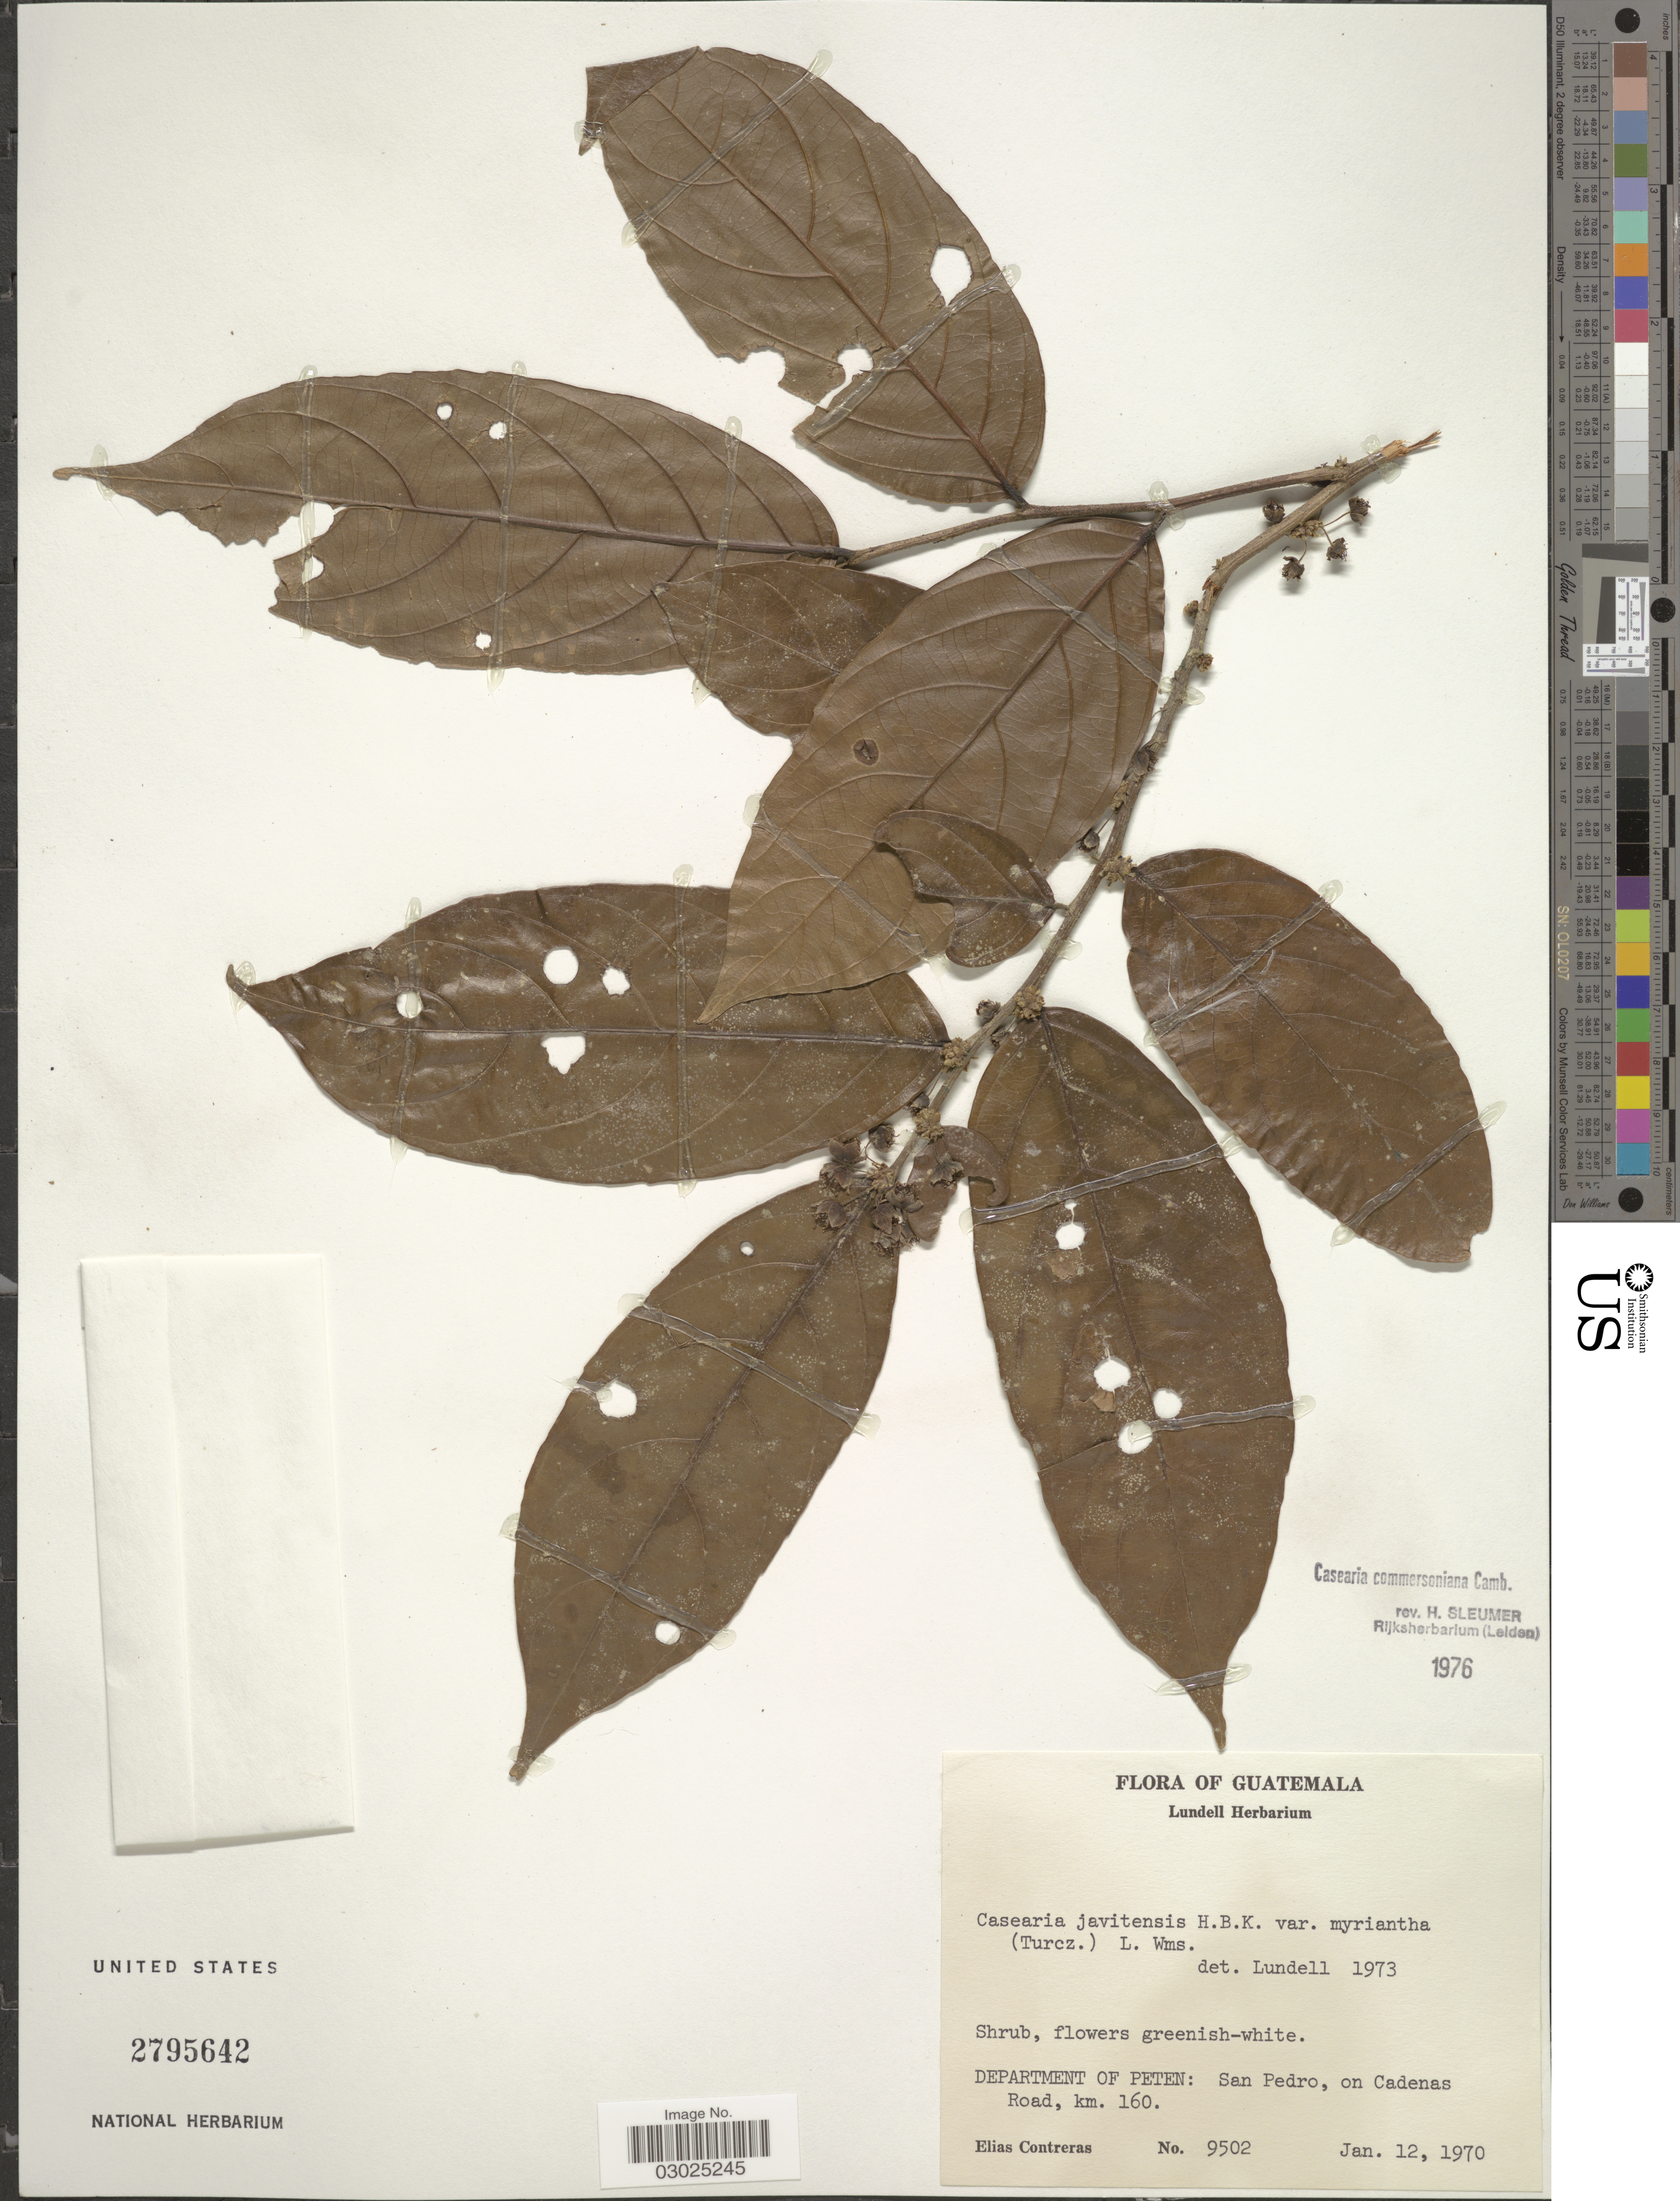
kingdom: Plantae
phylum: Tracheophyta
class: Magnoliopsida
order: Malpighiales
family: Salicaceae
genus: Piparea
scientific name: Piparea dentata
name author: Aubl.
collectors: E. Contreras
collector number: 9502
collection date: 1970-01-12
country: Guatemala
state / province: El Petén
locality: Department of Peten: San Pedro, on Cadenas Road, km. 160.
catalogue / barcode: US 2795642